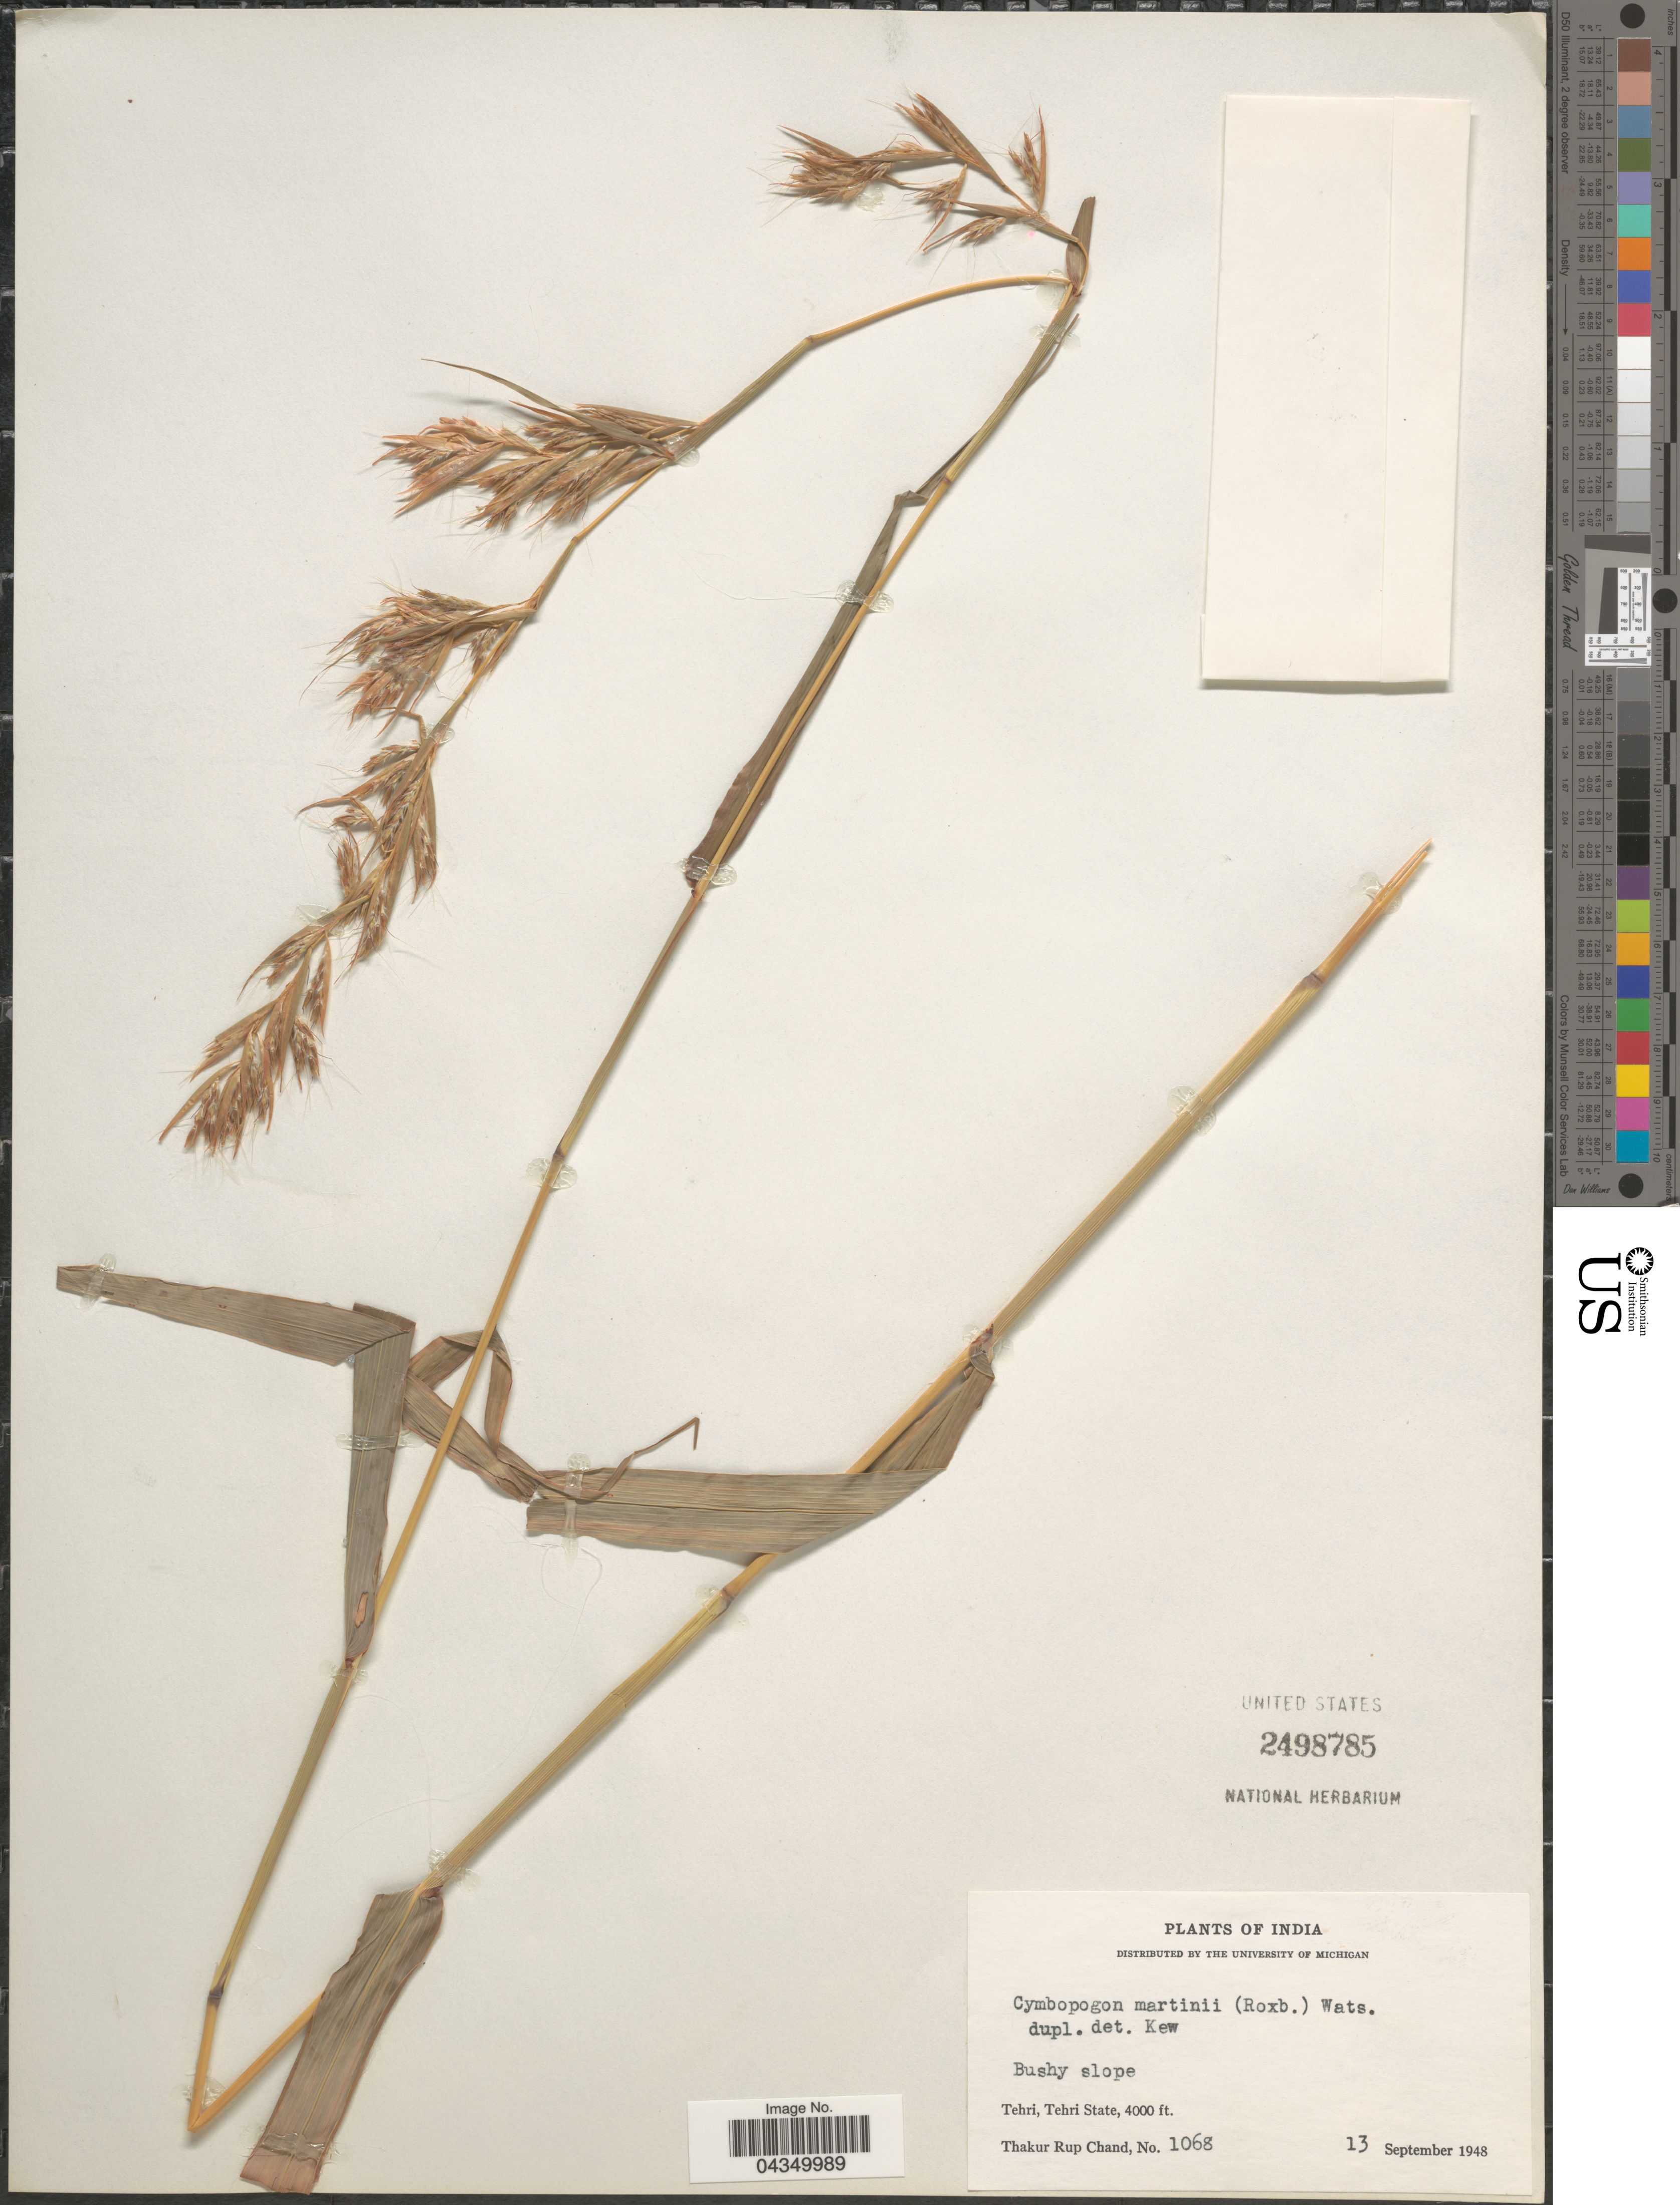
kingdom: Plantae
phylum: Tracheophyta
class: Liliopsida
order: Poales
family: Poaceae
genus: Cymbopogon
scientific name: Cymbopogon martini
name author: (Roxb.) Stapf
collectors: T. R. Chand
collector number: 1068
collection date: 1948-09-13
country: India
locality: Tehri, Tehri State.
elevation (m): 1219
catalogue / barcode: US 2498785